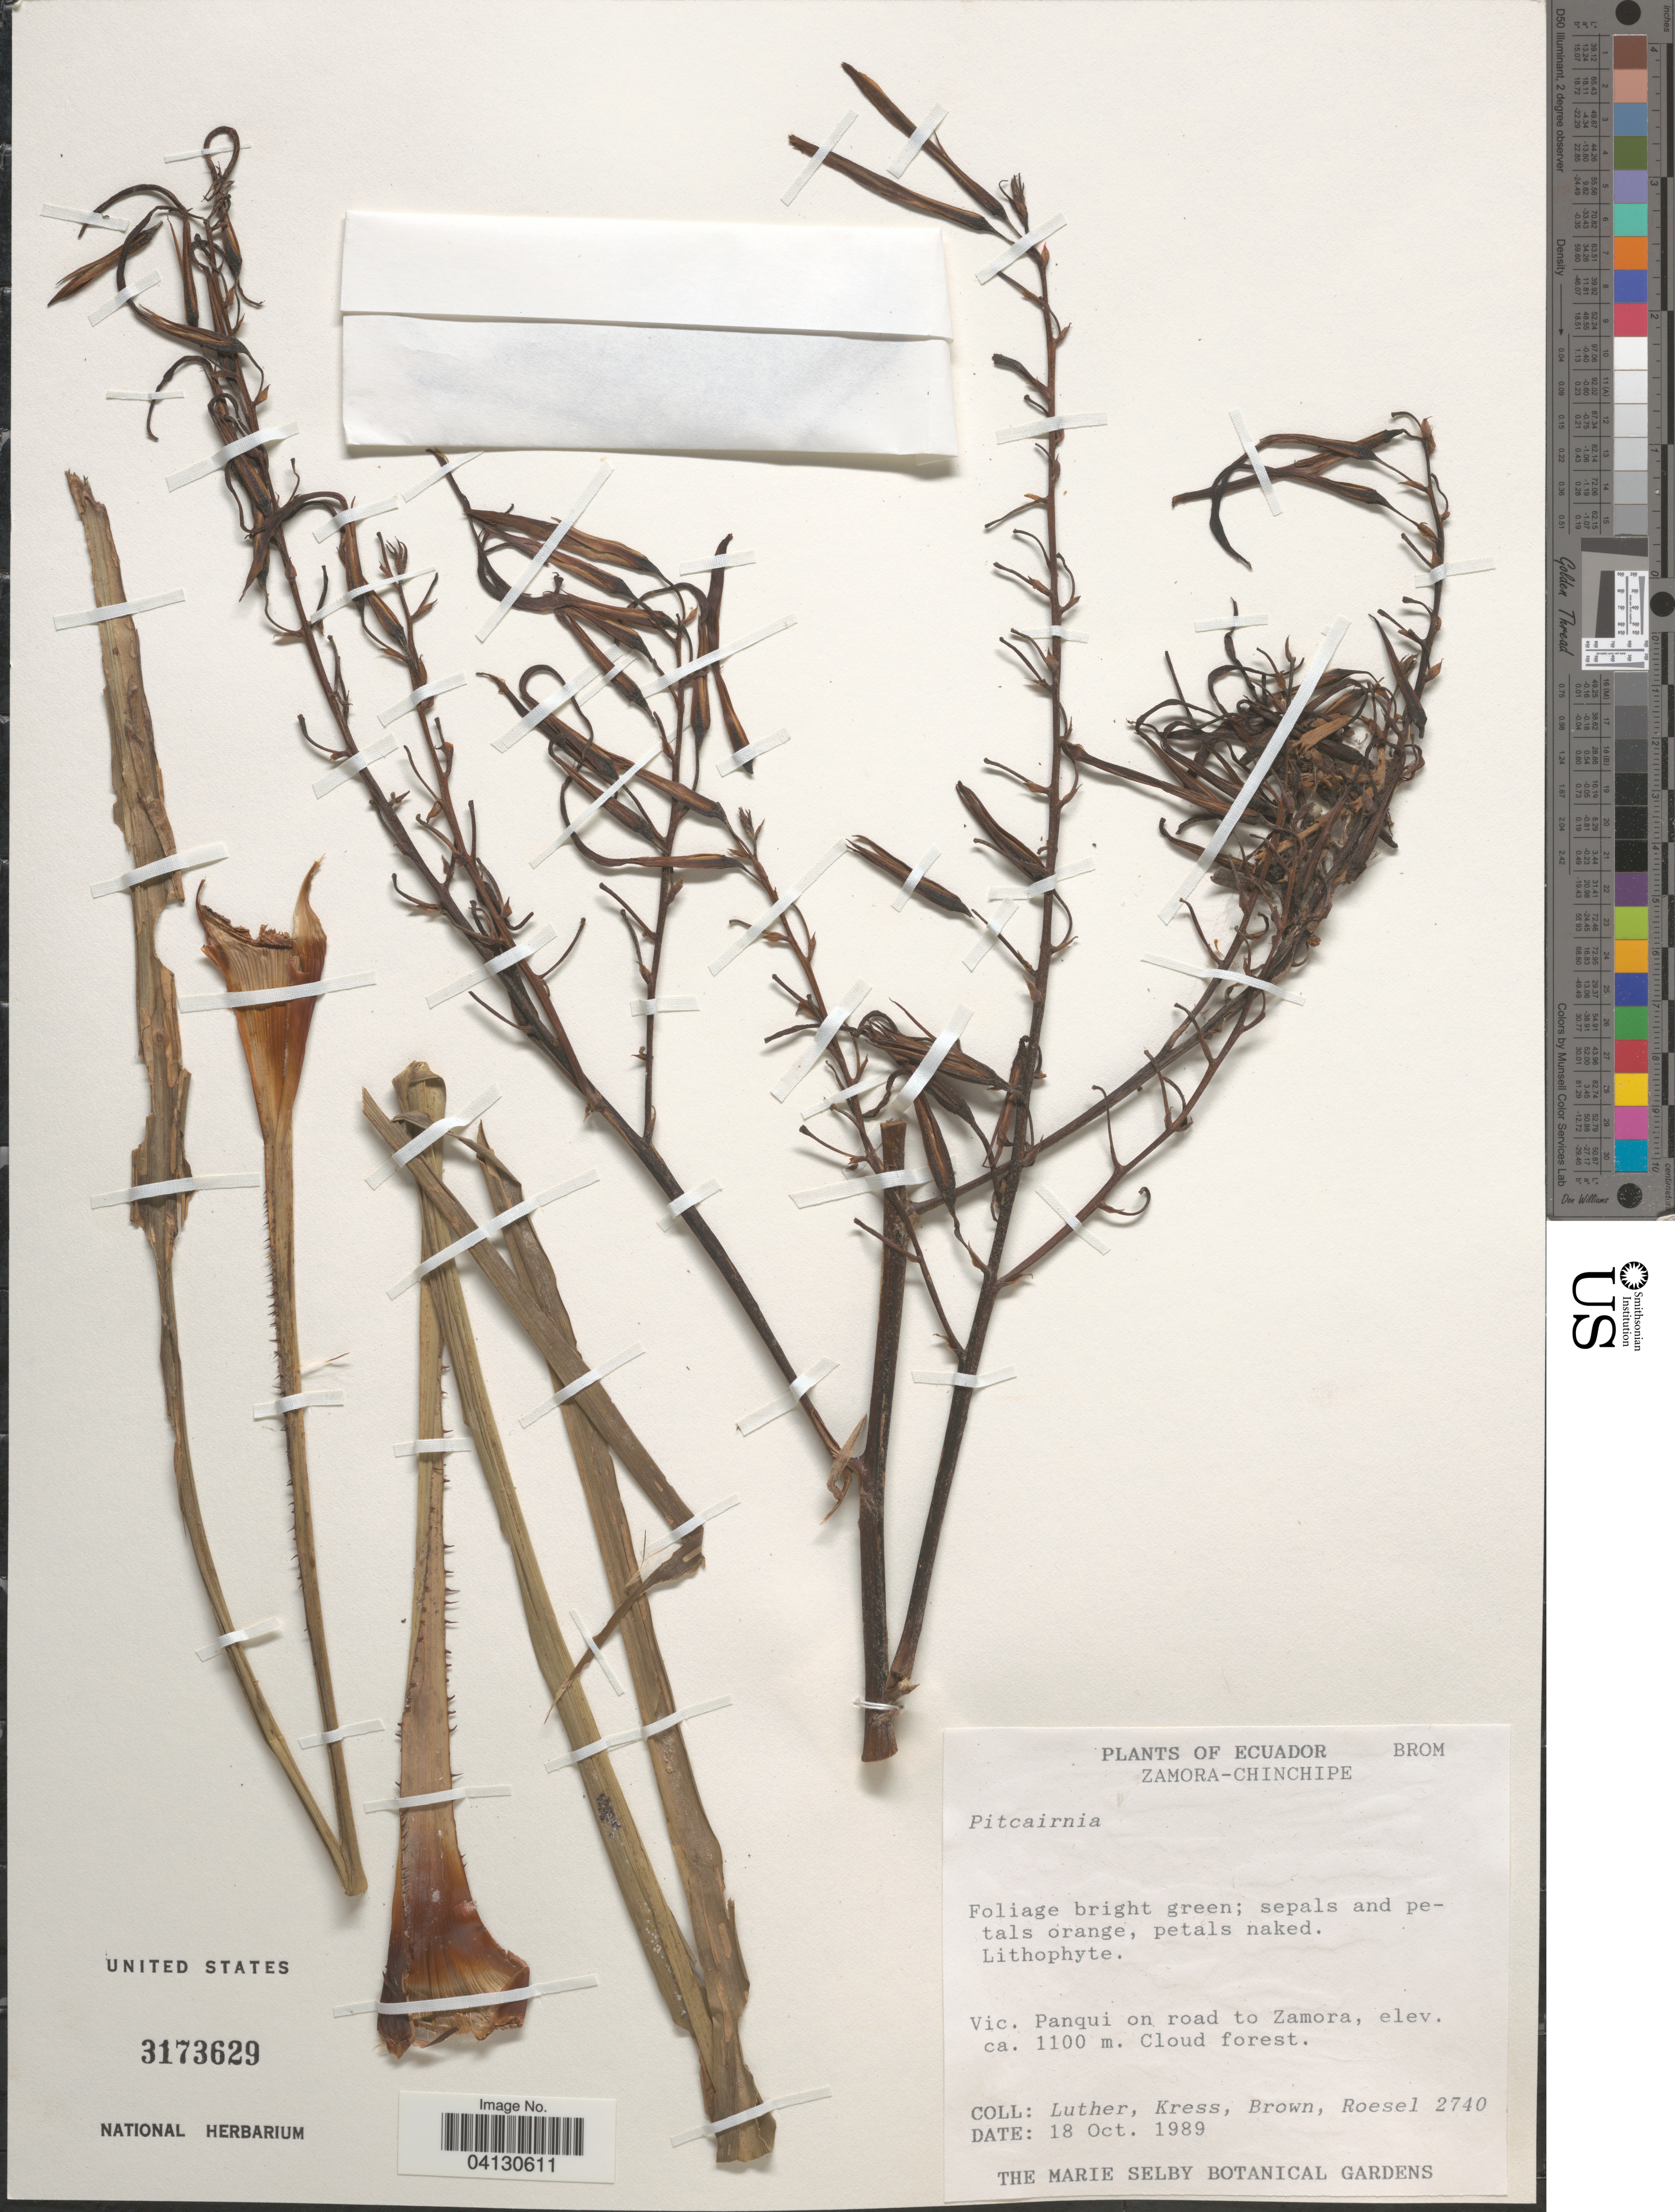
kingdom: Plantae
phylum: Tracheophyta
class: Liliopsida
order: Poales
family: Bromeliaceae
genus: Pitcairnia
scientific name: Pitcairnia sp.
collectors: -- Luther, -- Kress, -- Brown & Roesel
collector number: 2740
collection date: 1989-10-18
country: Ecuador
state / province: Zamora-Chinchipe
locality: Vic. Panqui on road to Zamora.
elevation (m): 1100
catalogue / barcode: US 3173629